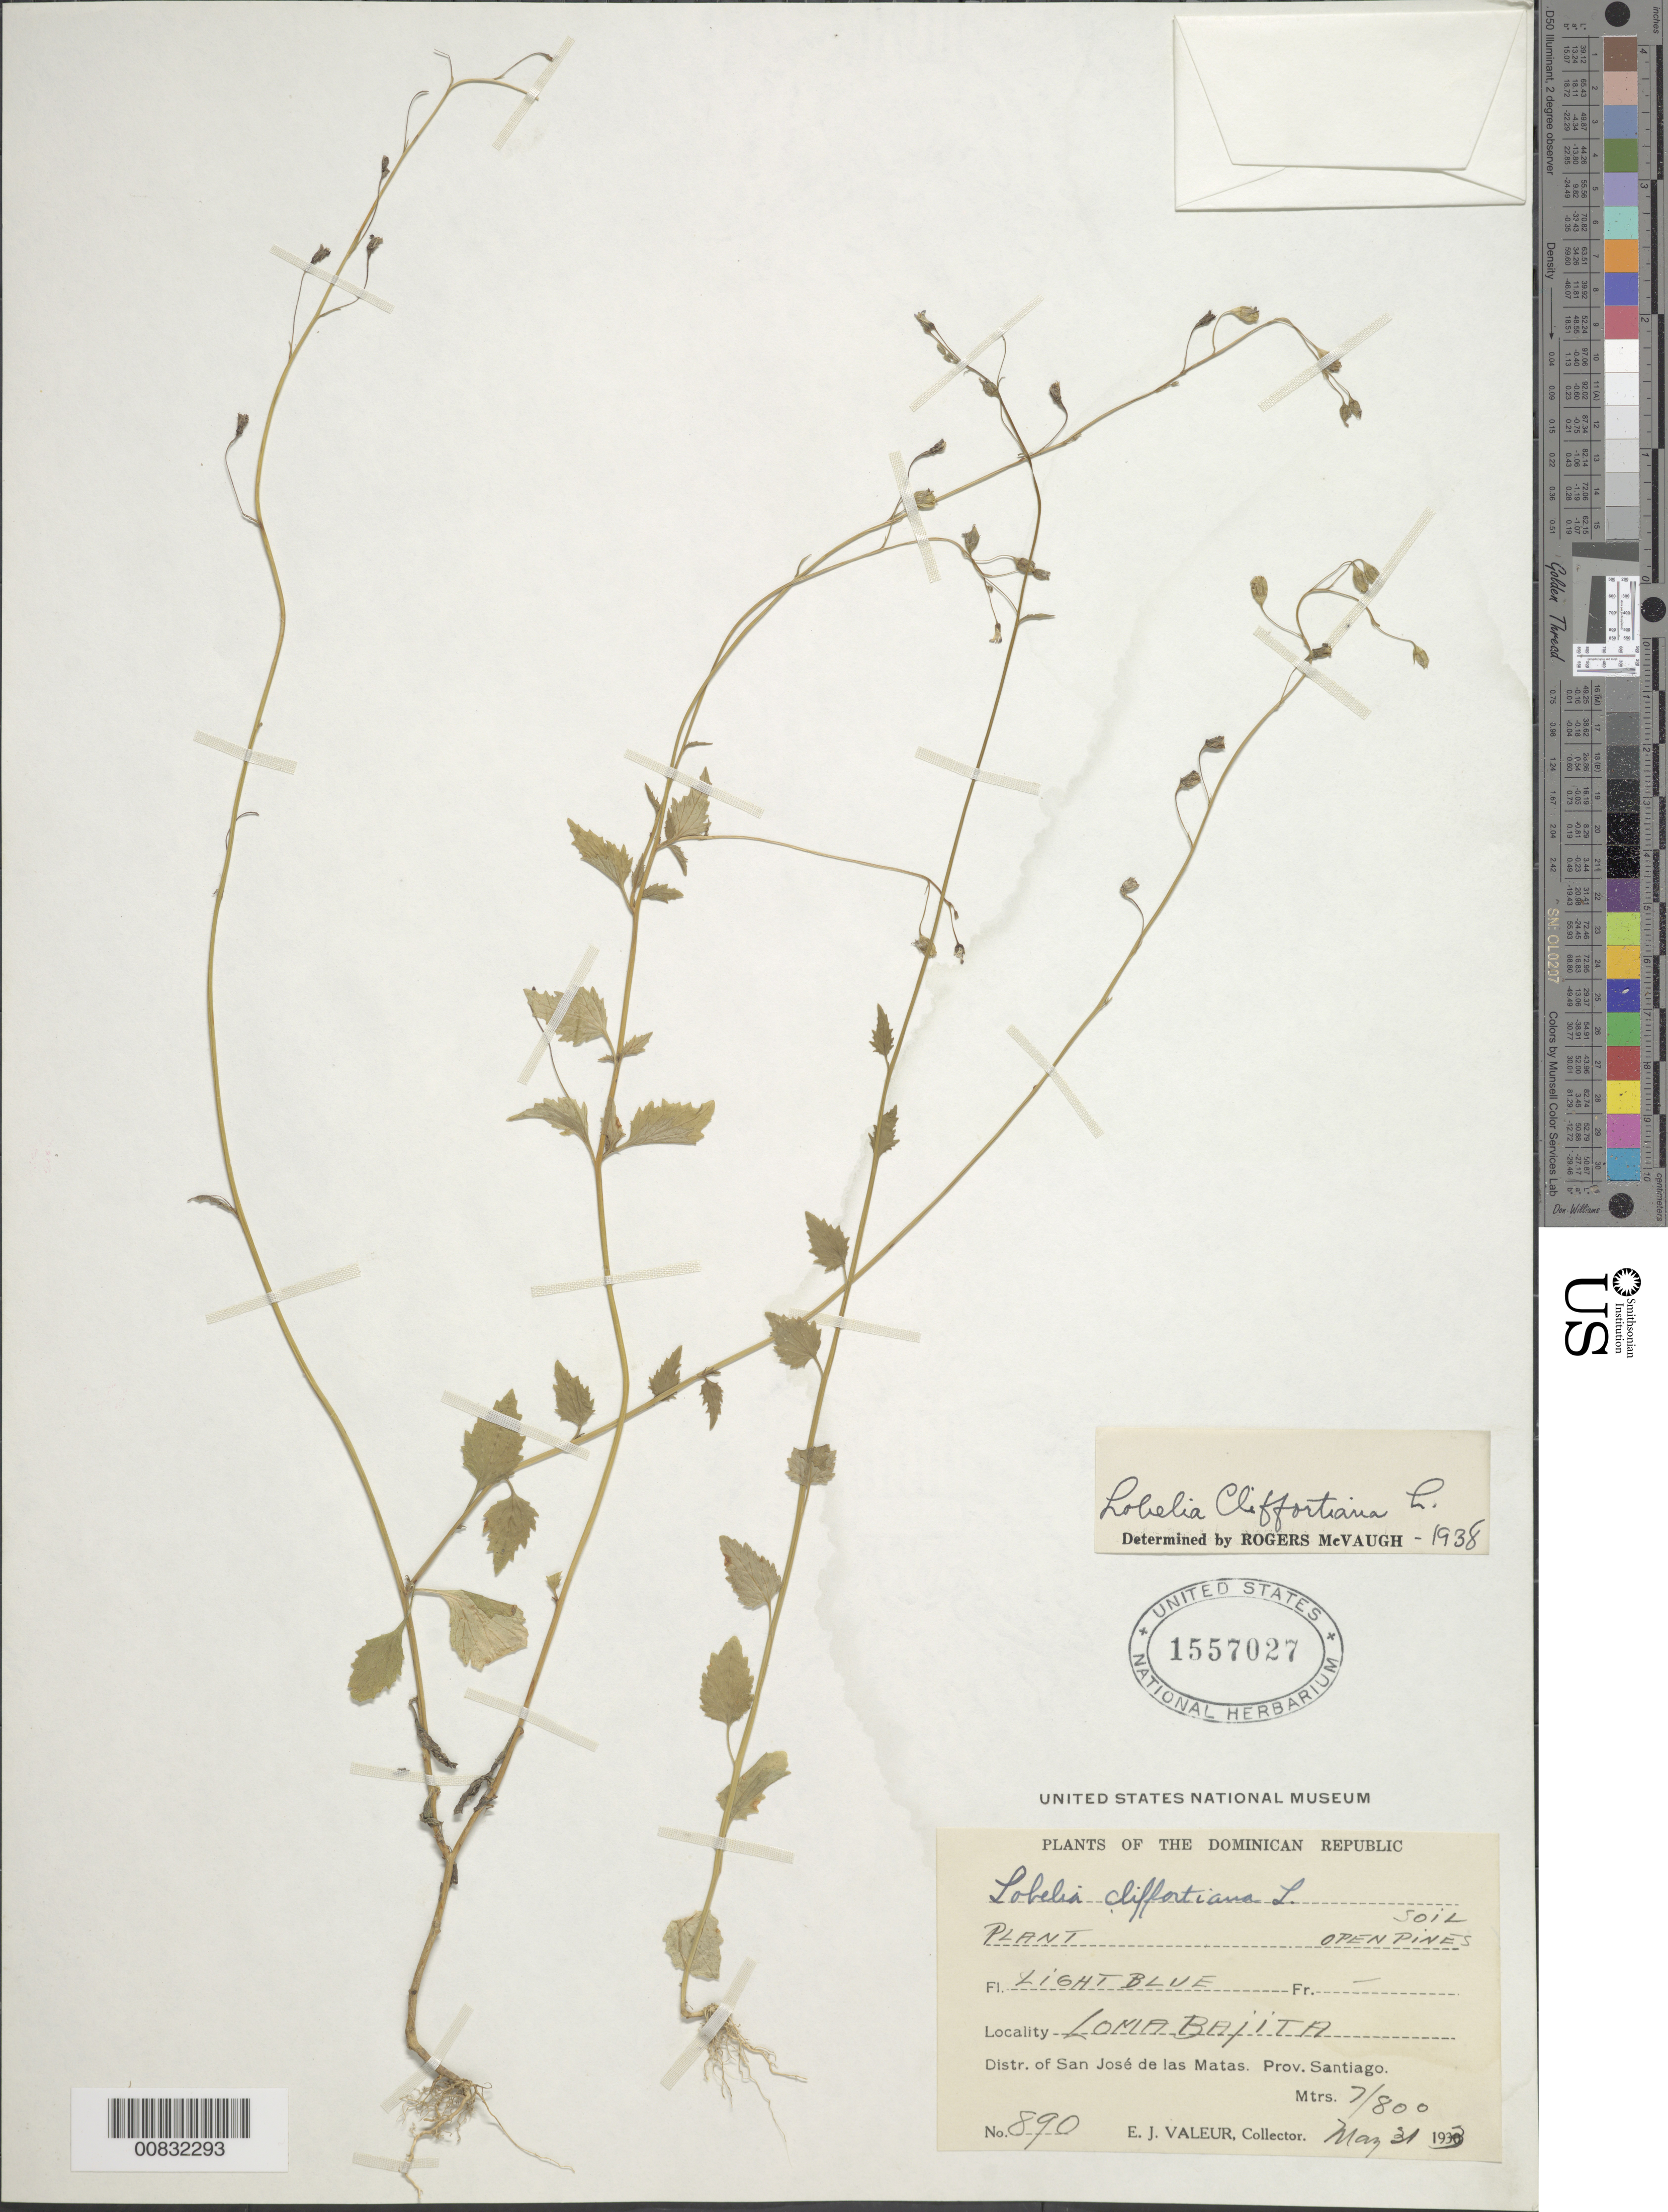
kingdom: Plantae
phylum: Tracheophyta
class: Magnoliopsida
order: Asterales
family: Campanulaceae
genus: Lobelia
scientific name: Lobelia cliffortiana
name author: L.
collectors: E. Valeur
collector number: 890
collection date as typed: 31 May 1933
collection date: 1933-05-31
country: Dominican Republic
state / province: Santiago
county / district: San José de las Matas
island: Hispaniola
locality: Loms Bajita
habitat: Soil, open pines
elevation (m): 700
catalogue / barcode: US 1557027